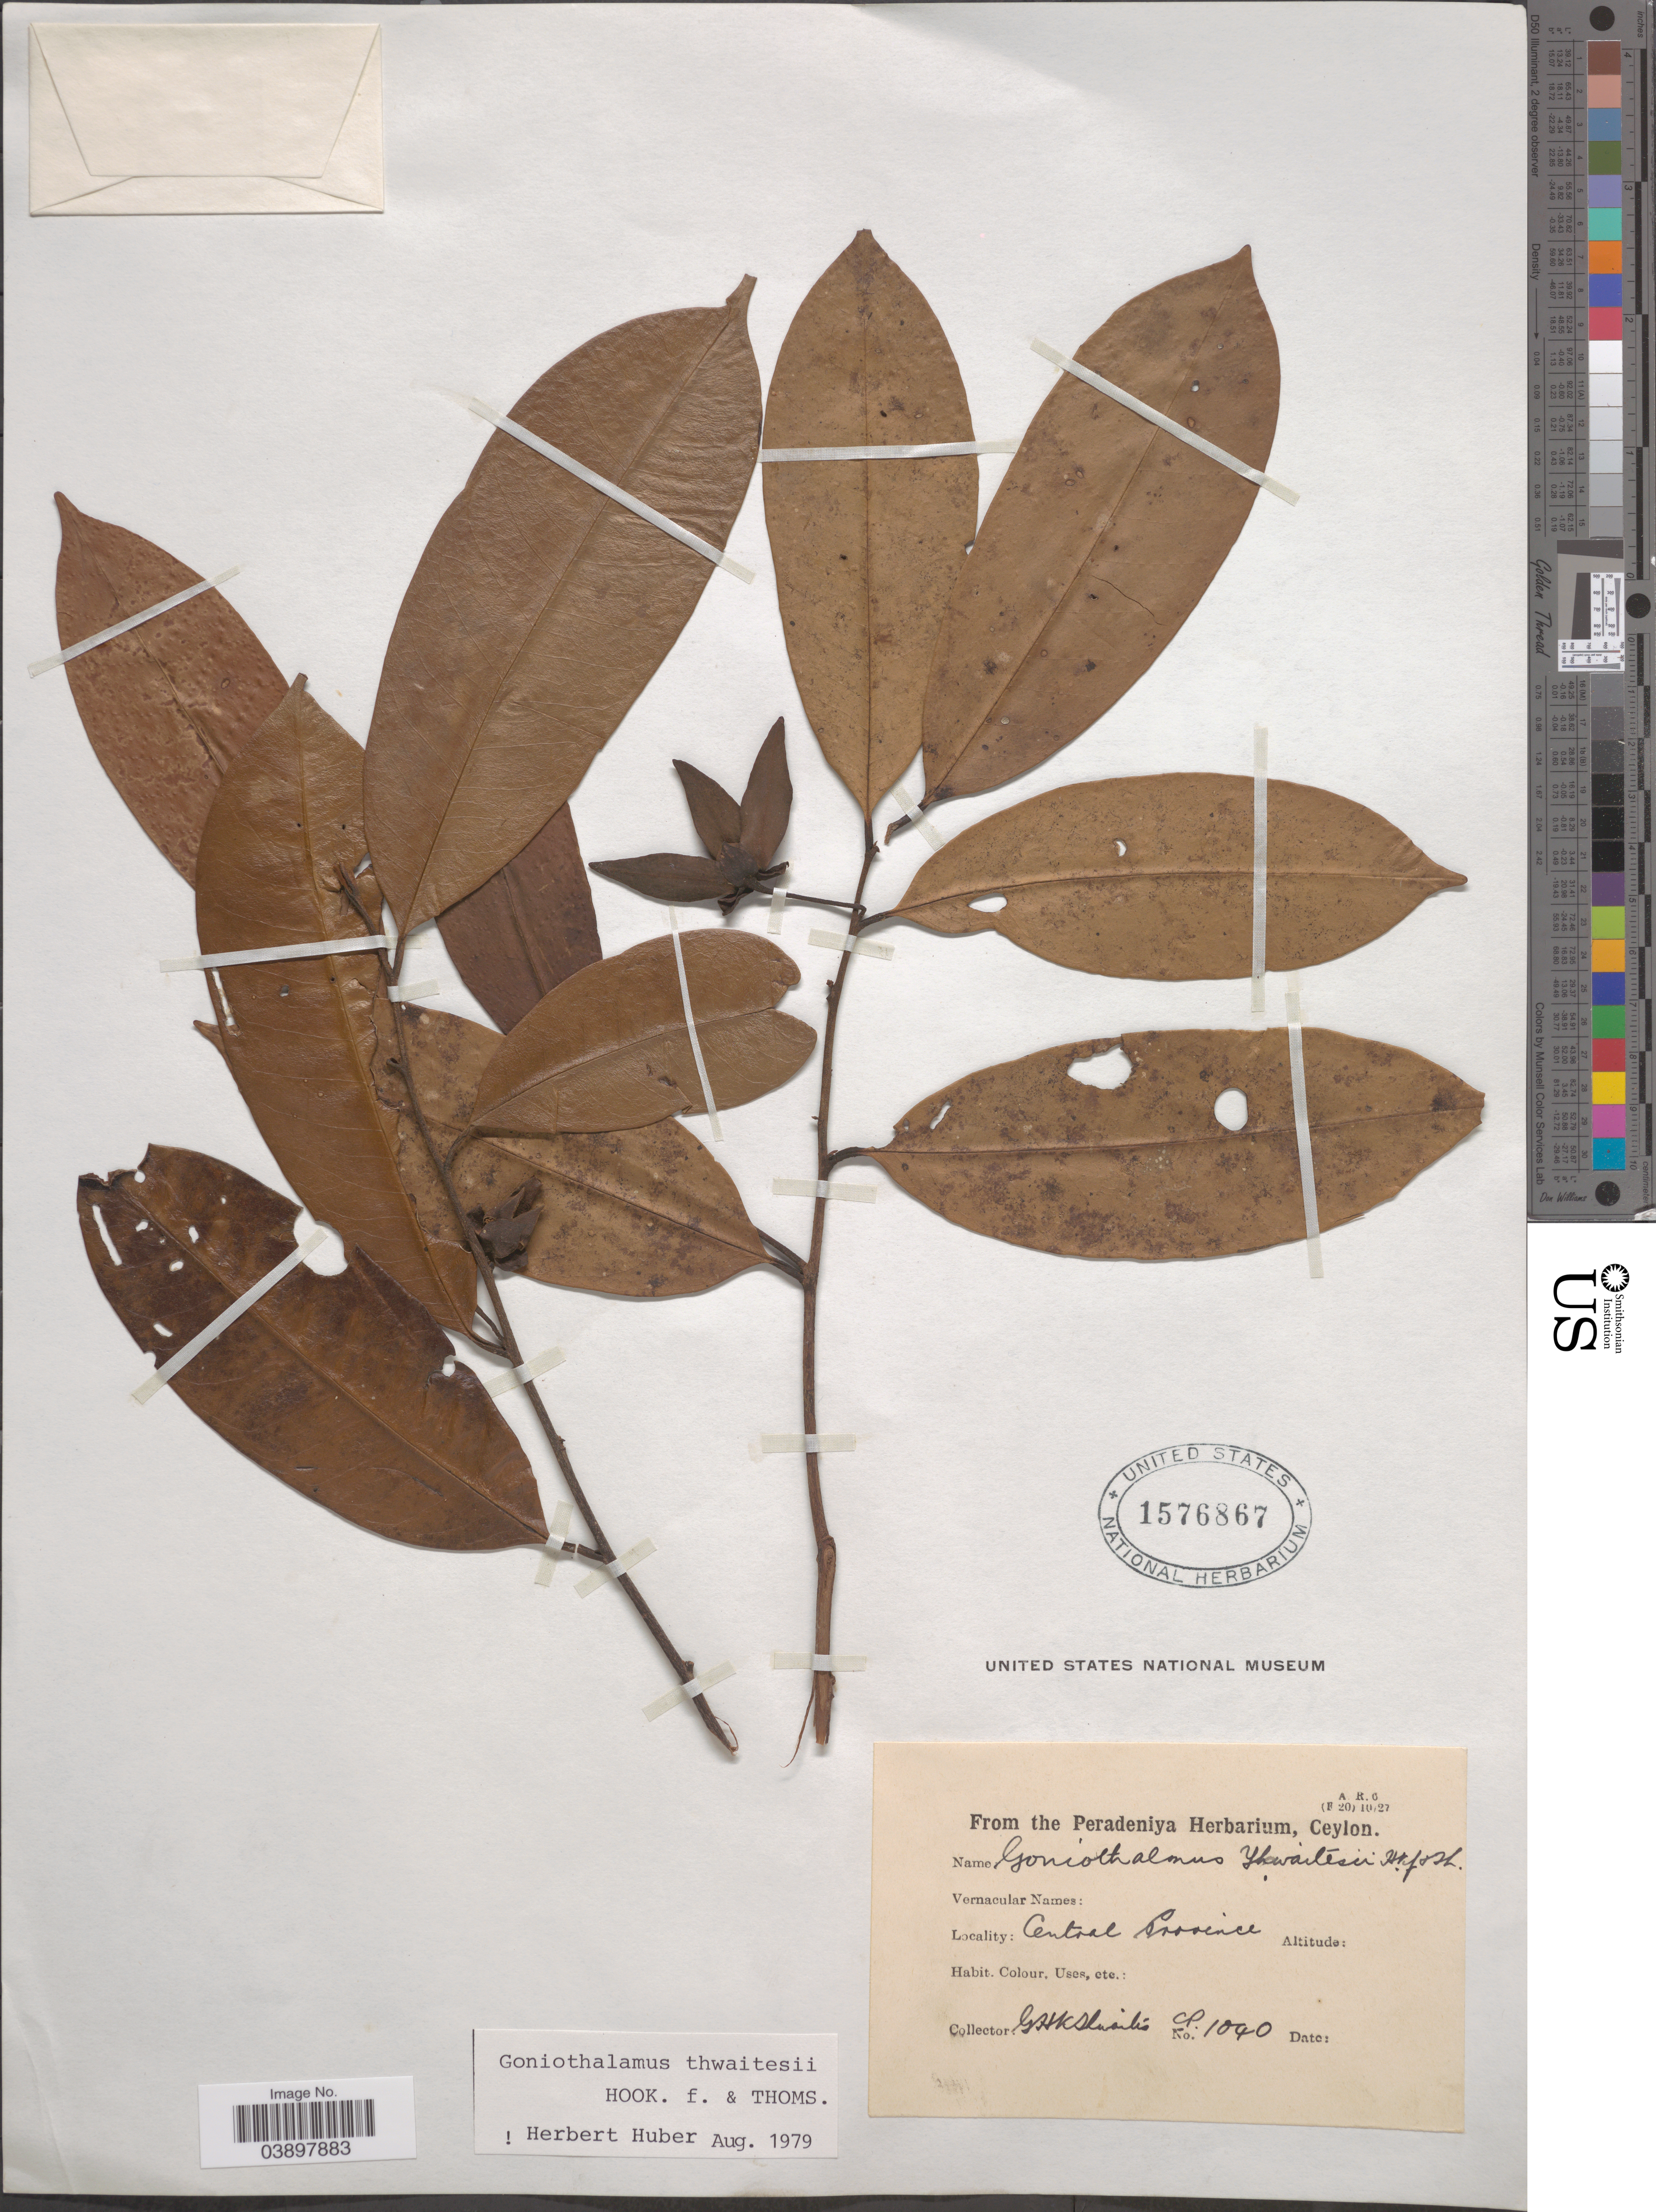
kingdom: Plantae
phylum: Tracheophyta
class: Magnoliopsida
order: Magnoliales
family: Annonaceae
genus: Goniothalamus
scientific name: Goniothalamus thwaitesii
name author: Hook. f. & Thomson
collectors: G. Ghwailis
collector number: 1040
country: Sri Lanka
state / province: Central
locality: Ceylon.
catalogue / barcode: US 1576867